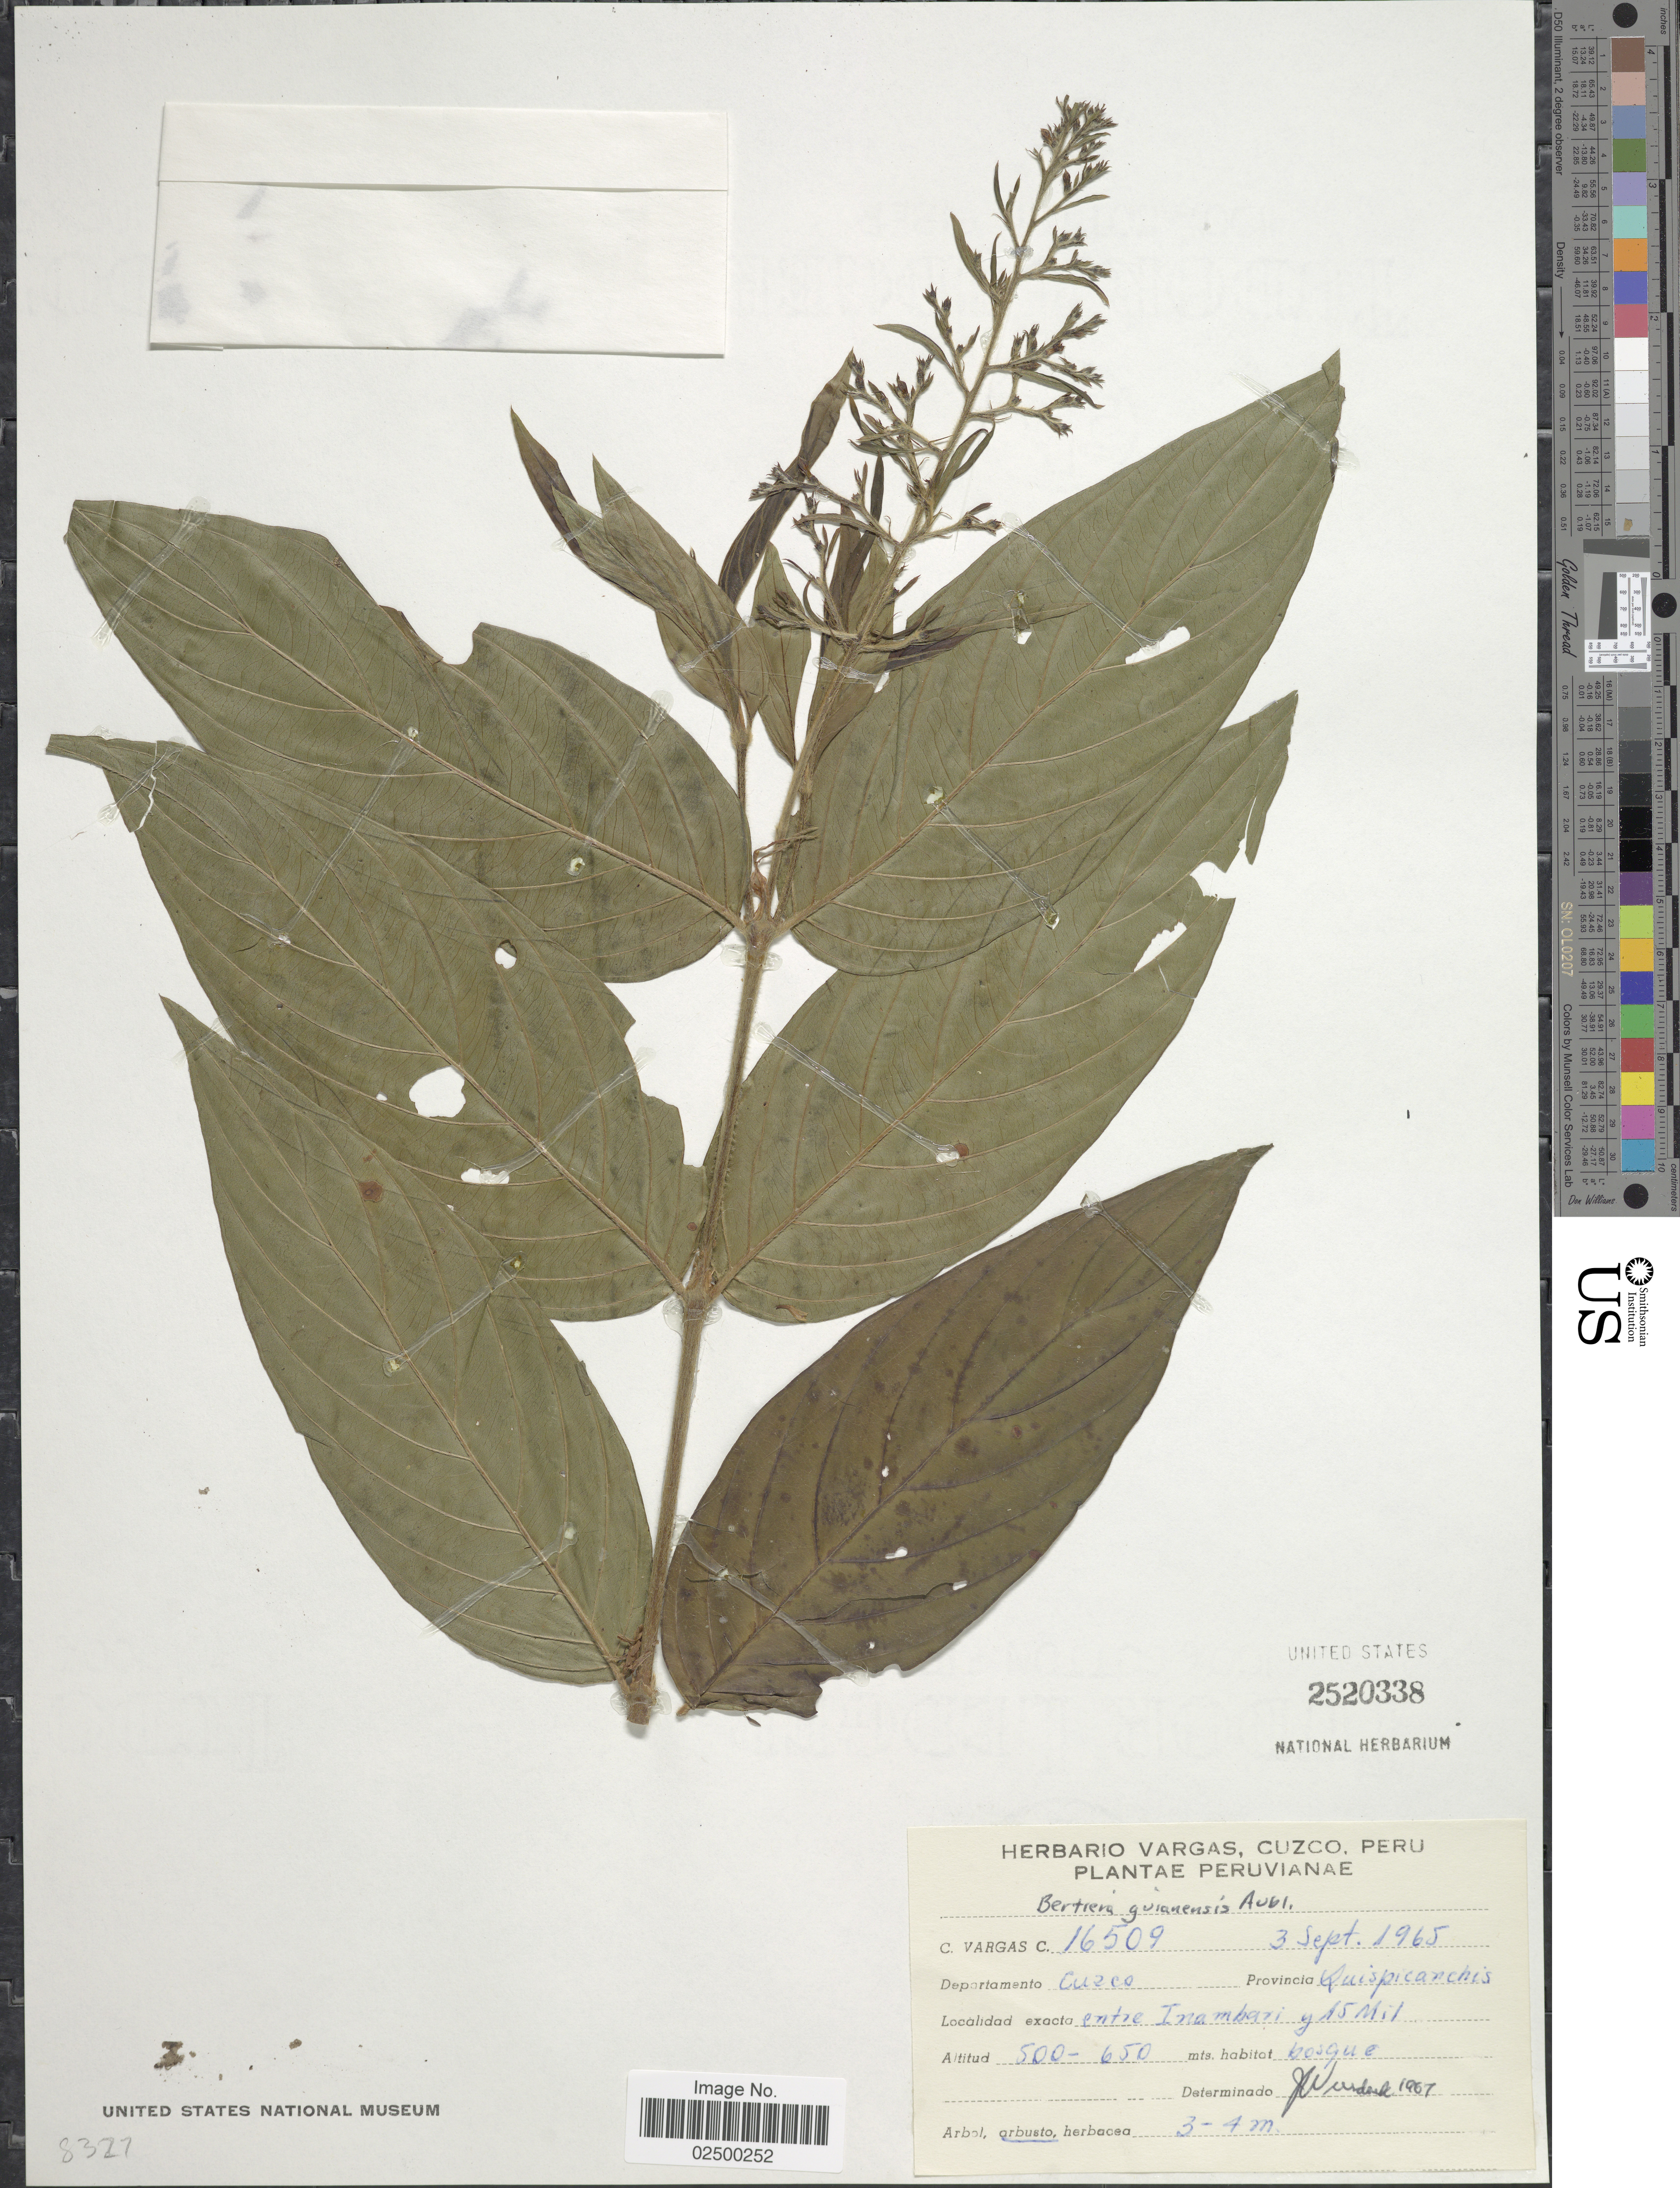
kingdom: Plantae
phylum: Tracheophyta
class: Magnoliopsida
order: Gentianales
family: Rubiaceae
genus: Bertiera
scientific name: Bertiera guianensis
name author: Aubl.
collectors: C. Vargas Calderón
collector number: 16509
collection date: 1965-09-03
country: Peru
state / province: Cusco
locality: Departamento Cuzco, Provincia Quispicanchis, entre Inambari y 15 mil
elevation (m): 500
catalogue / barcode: US 2520338